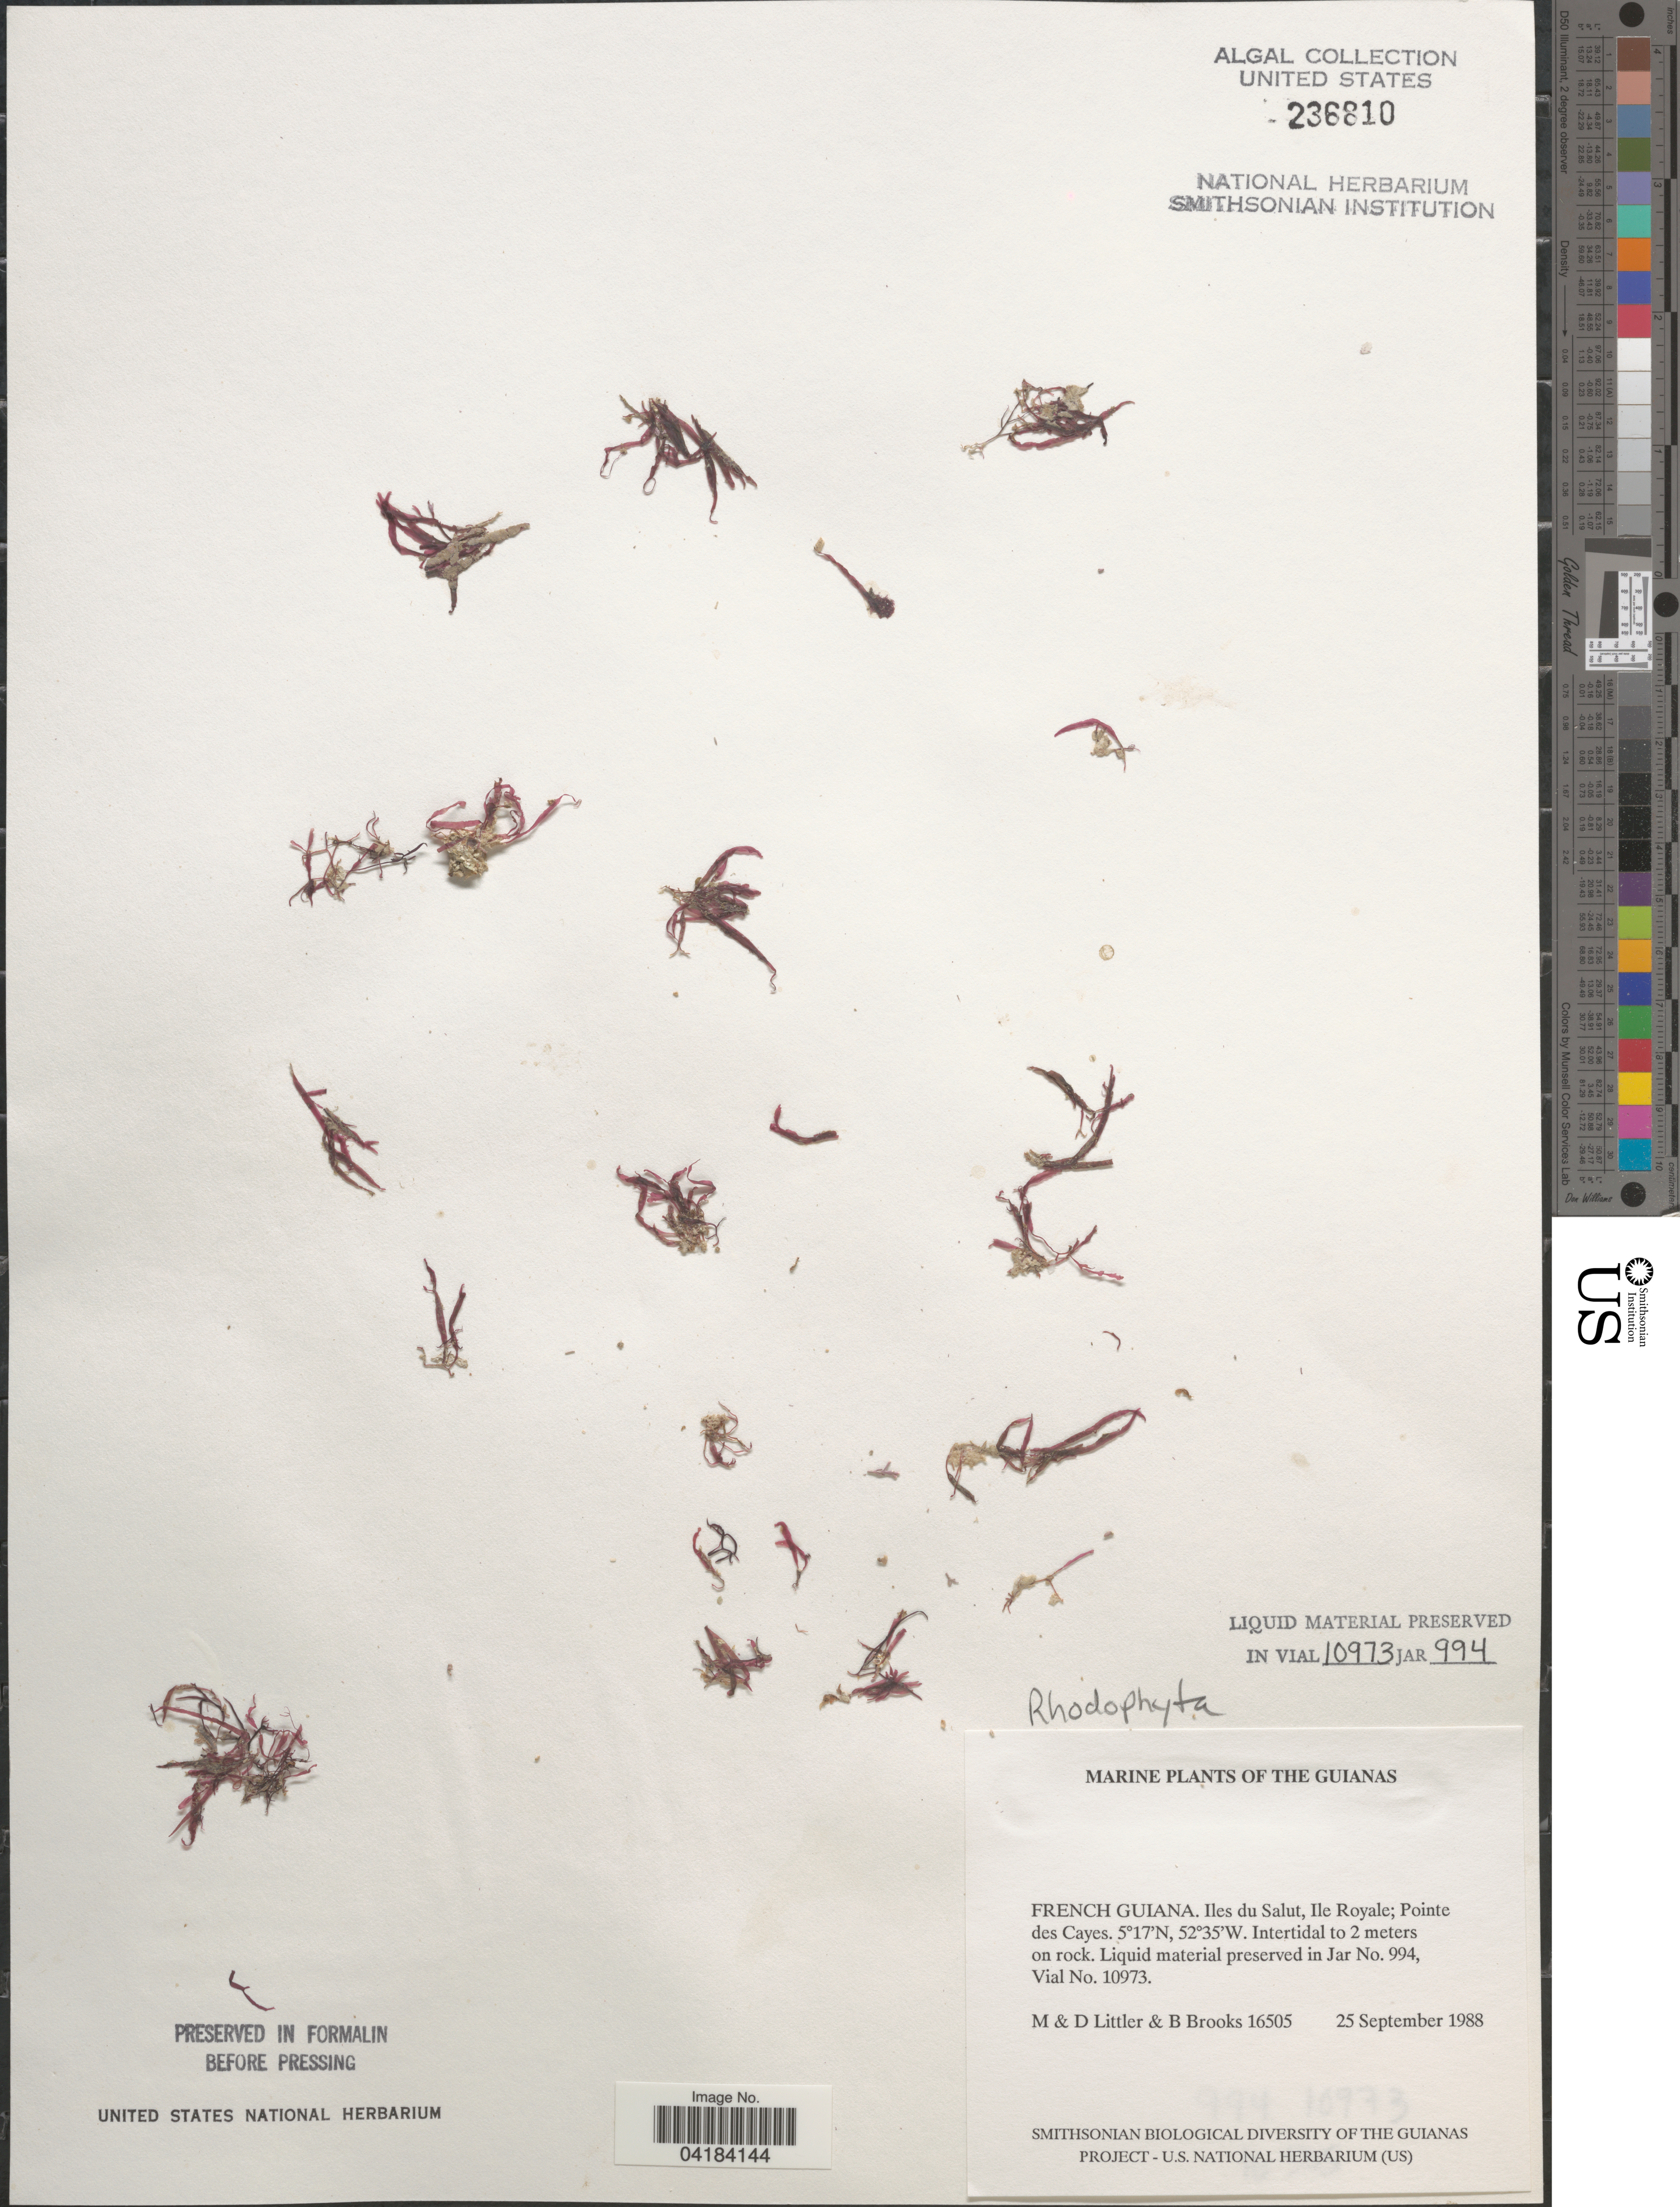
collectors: M. Littler, D. S. Littler & B. Brooks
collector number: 16505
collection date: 1988-09-25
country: French Guiana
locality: The Guianas. Iles du Salut, Ile Royale; Pointe des Cayes.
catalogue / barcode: US 236810